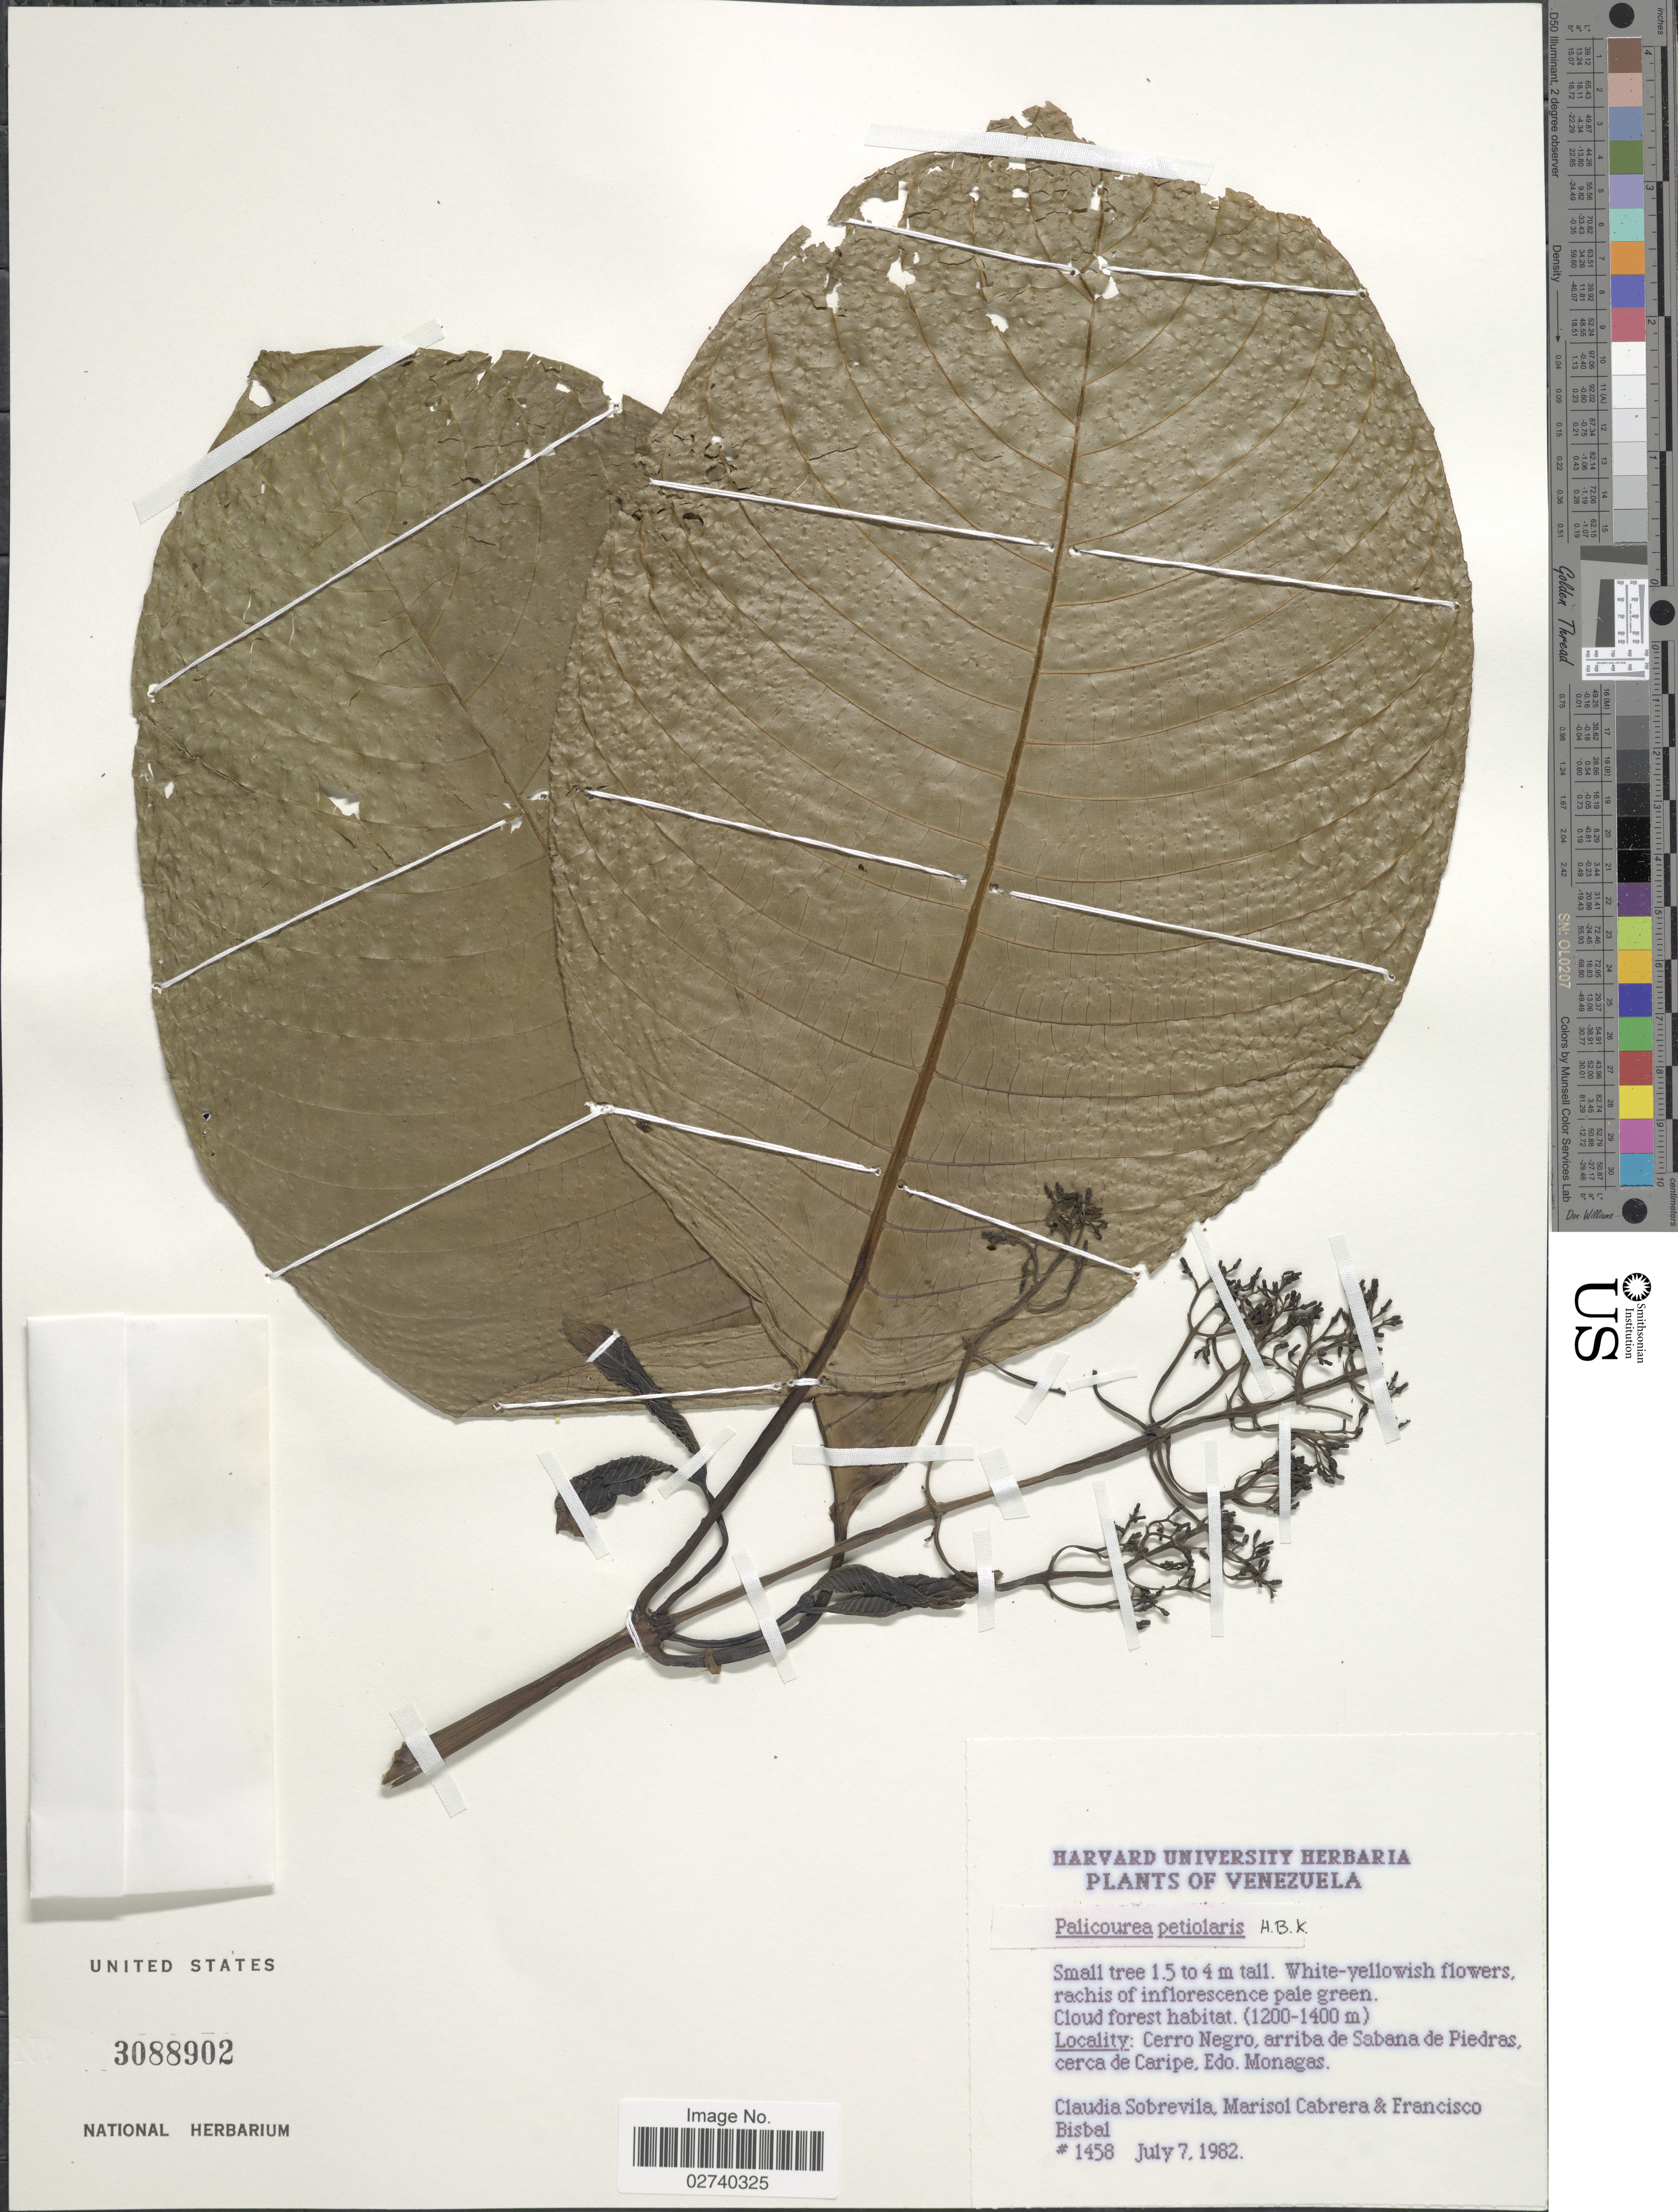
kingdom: Plantae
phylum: Tracheophyta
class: Magnoliopsida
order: Gentianales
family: Rubiaceae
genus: Palicourea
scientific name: Palicourea petiolaris Kunth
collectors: C. Sobrevila, M. Cabrera & F. Bisbal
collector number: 1458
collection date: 1982-07-07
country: Venezuela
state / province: Monagas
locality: Cerro Negro, arriba de Sabana de Piedras, cerca de Caripe.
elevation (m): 1200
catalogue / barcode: US 3088902